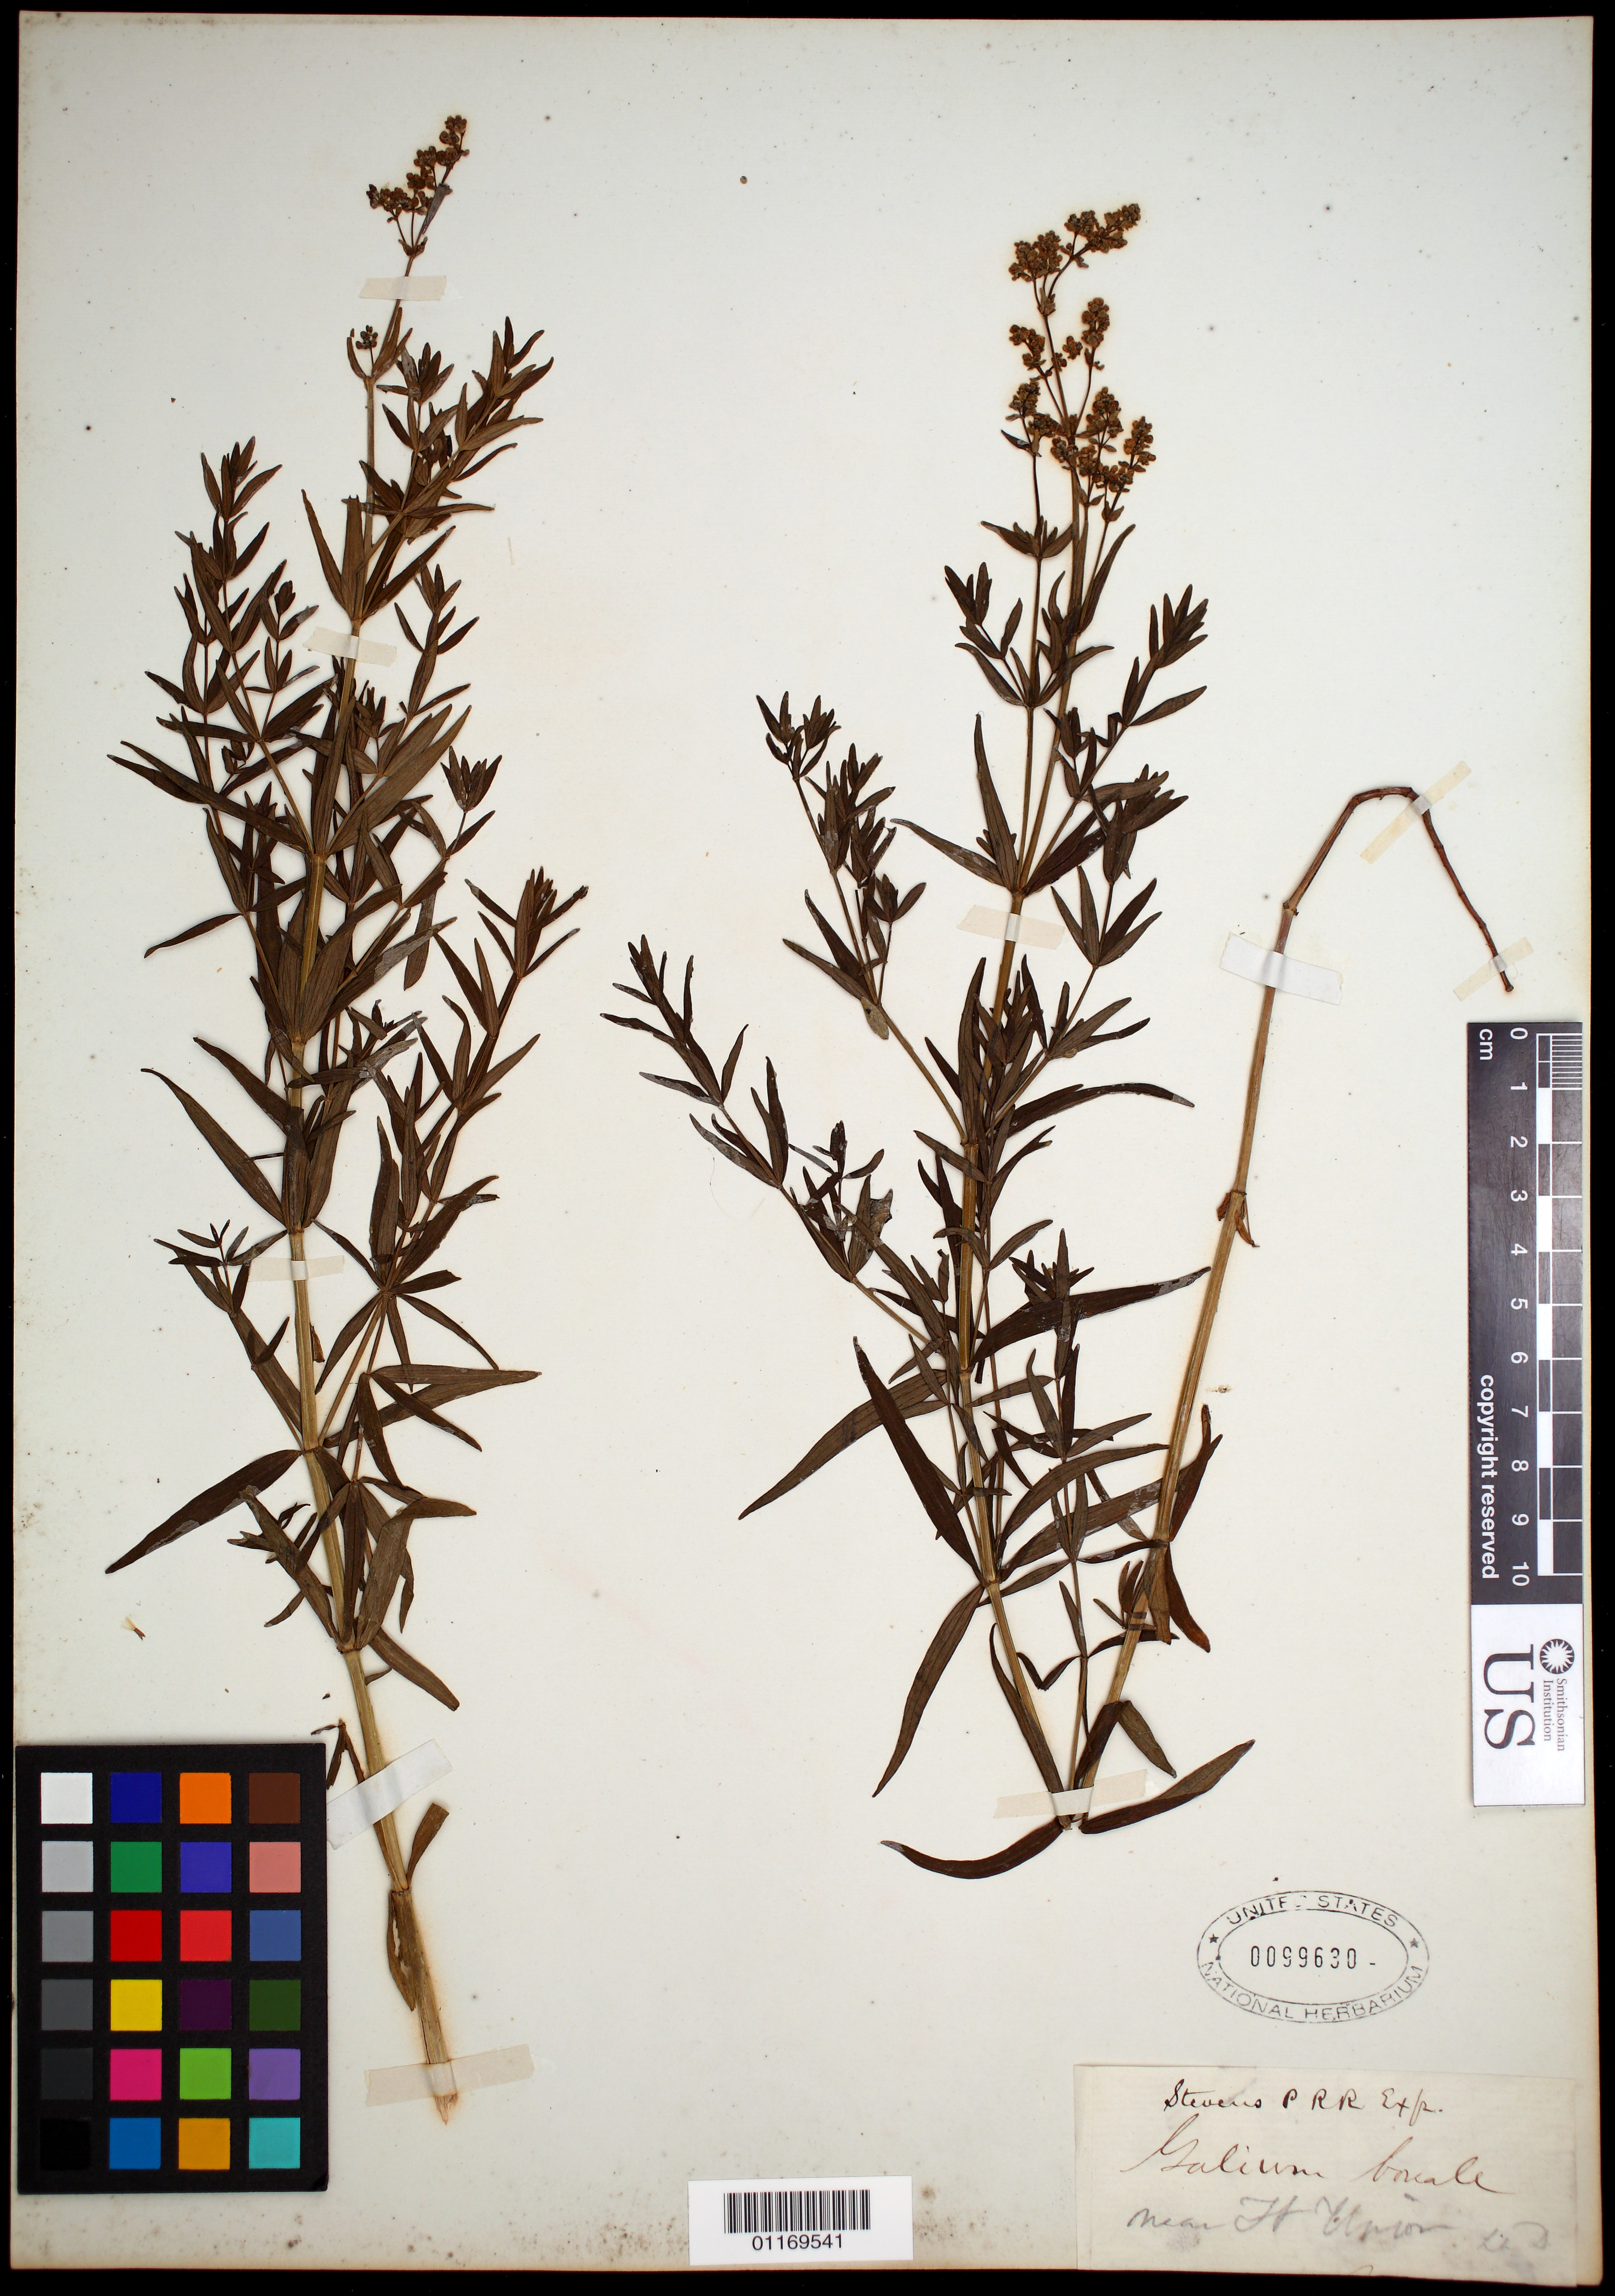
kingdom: Plantae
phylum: Tracheophyta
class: Magnoliopsida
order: Gentianales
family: Rubiaceae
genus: Galium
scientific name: Galium boreale L.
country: United States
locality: near Ft. Union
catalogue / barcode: US 99630